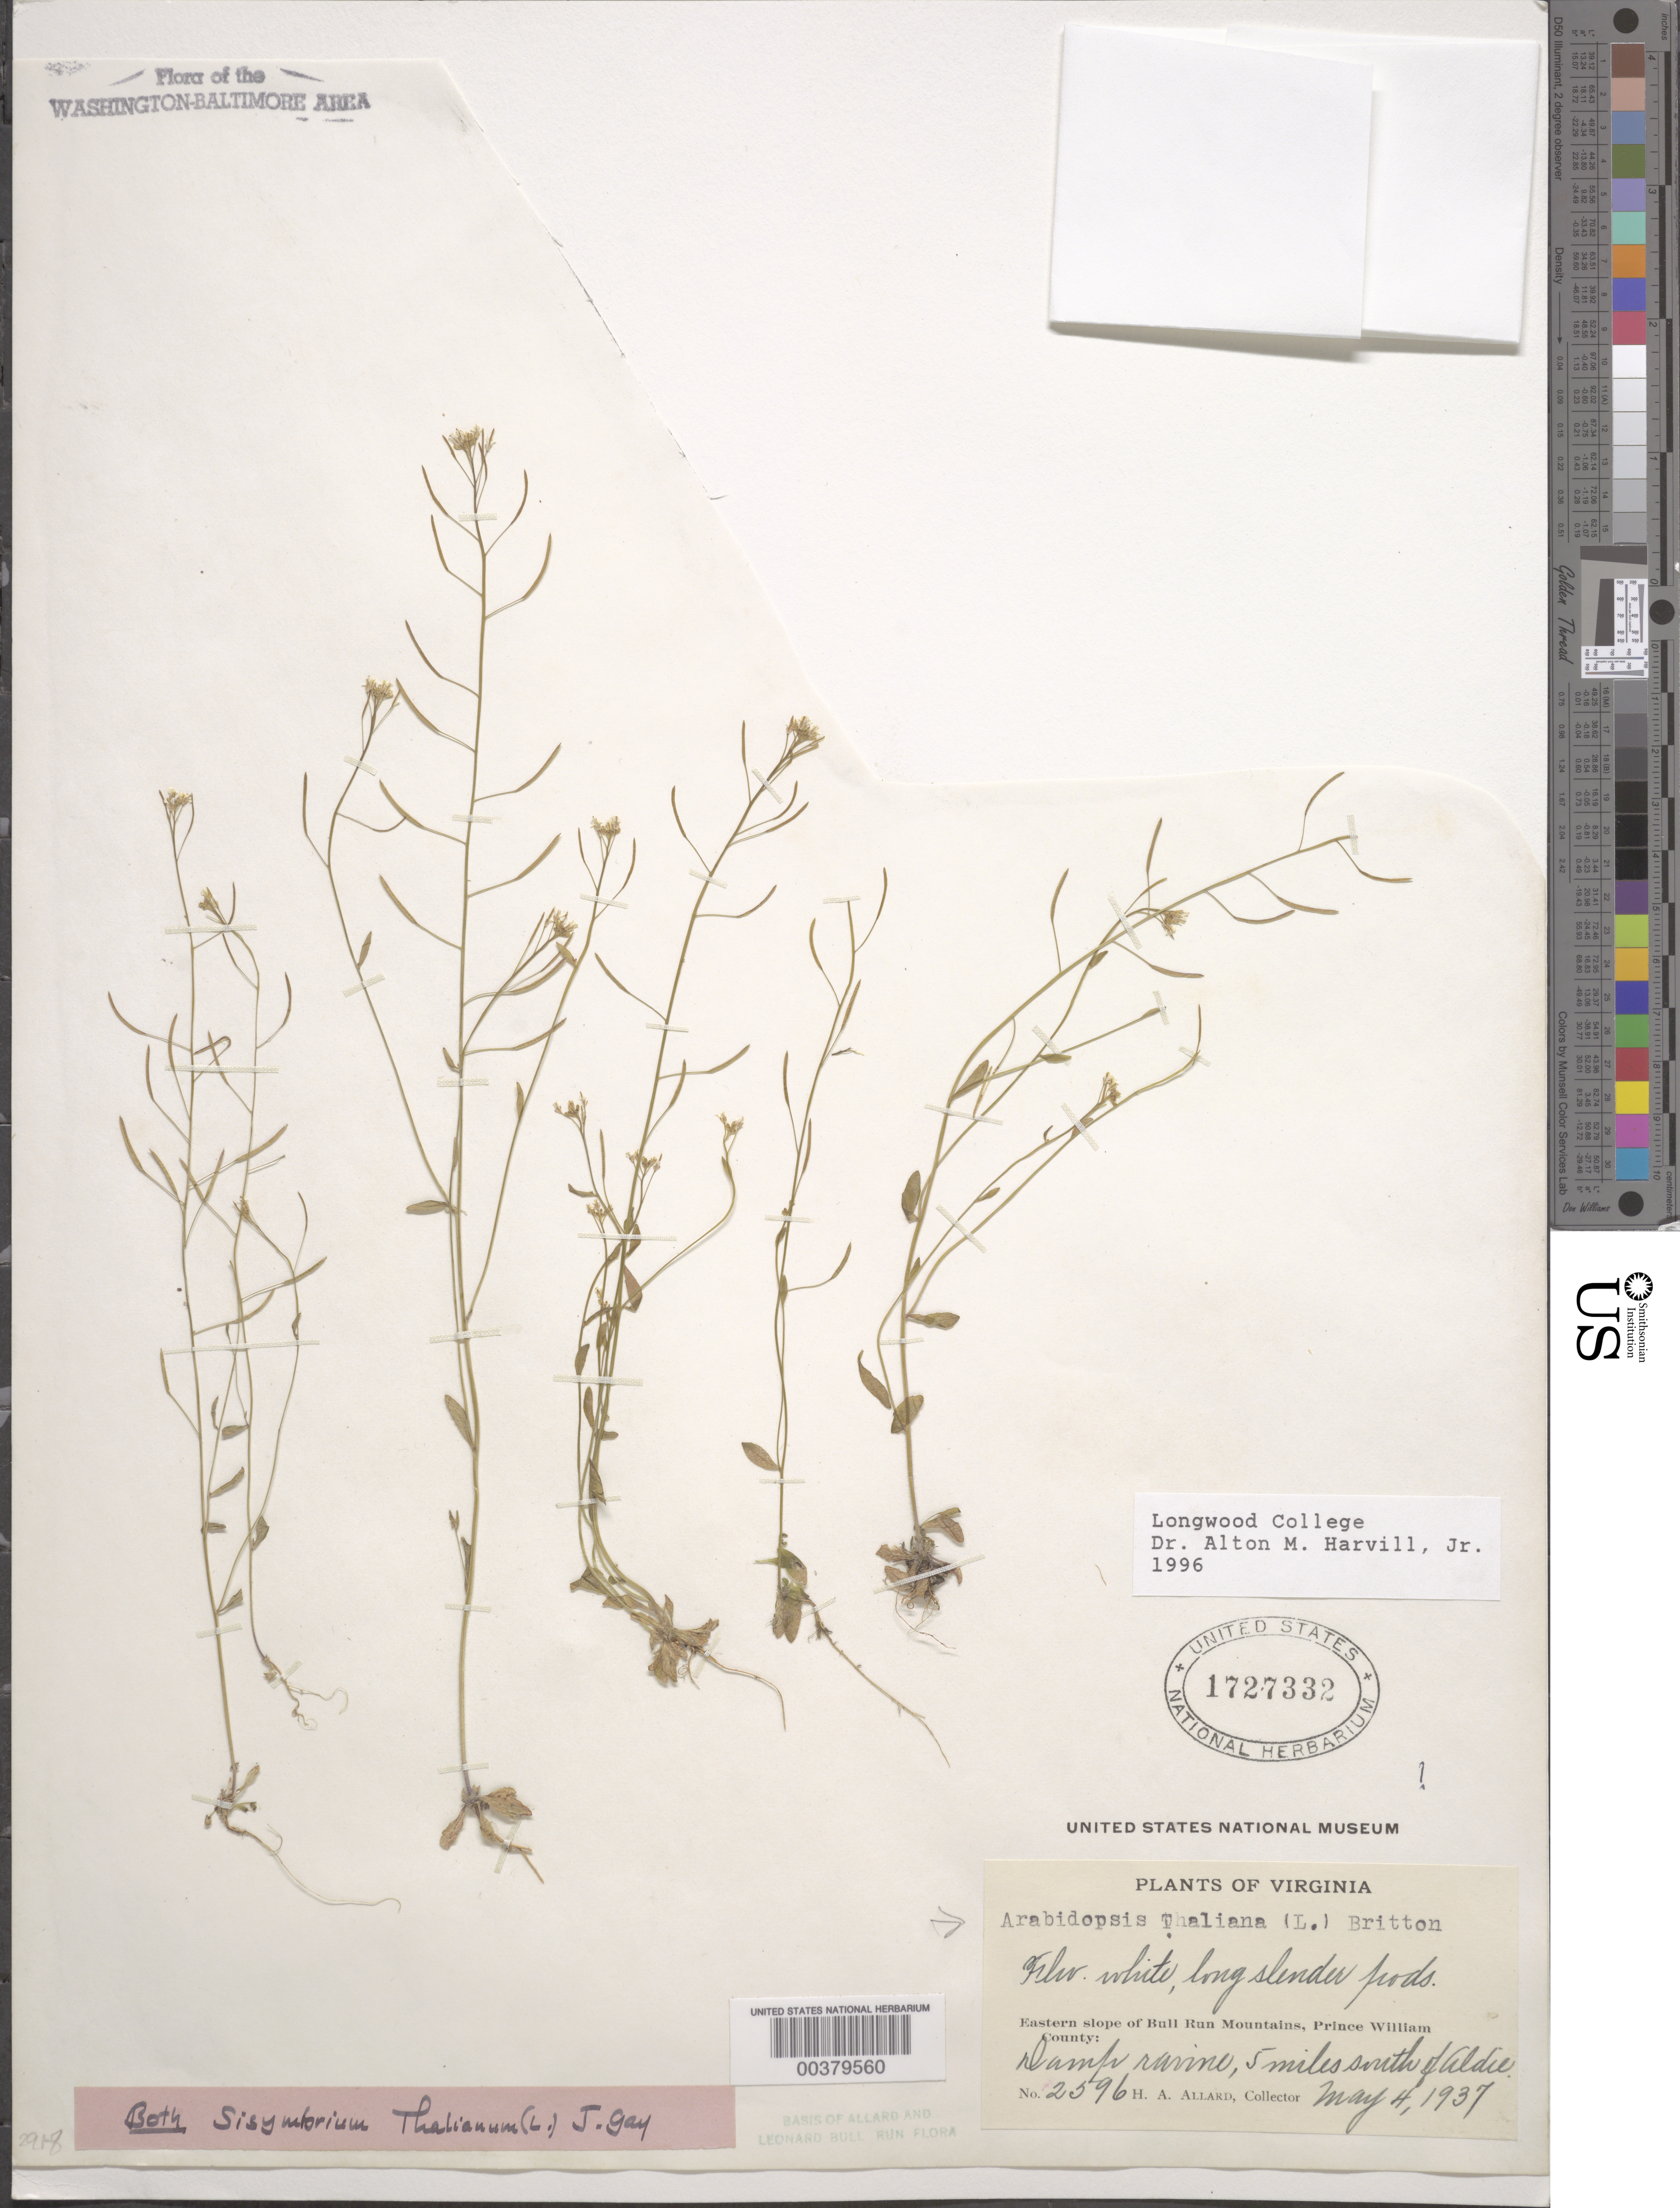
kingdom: Plantae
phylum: Tracheophyta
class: Magnoliopsida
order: Brassicales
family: Brassicaceae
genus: Arabidopsis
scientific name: Arabidopsis thaliana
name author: (L.) Heynh.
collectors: H. A. Allard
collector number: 2596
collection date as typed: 04 May 1937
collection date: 1937-05-04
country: United States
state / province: Virginia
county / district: Prince William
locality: South of Aldie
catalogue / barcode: US 1727332